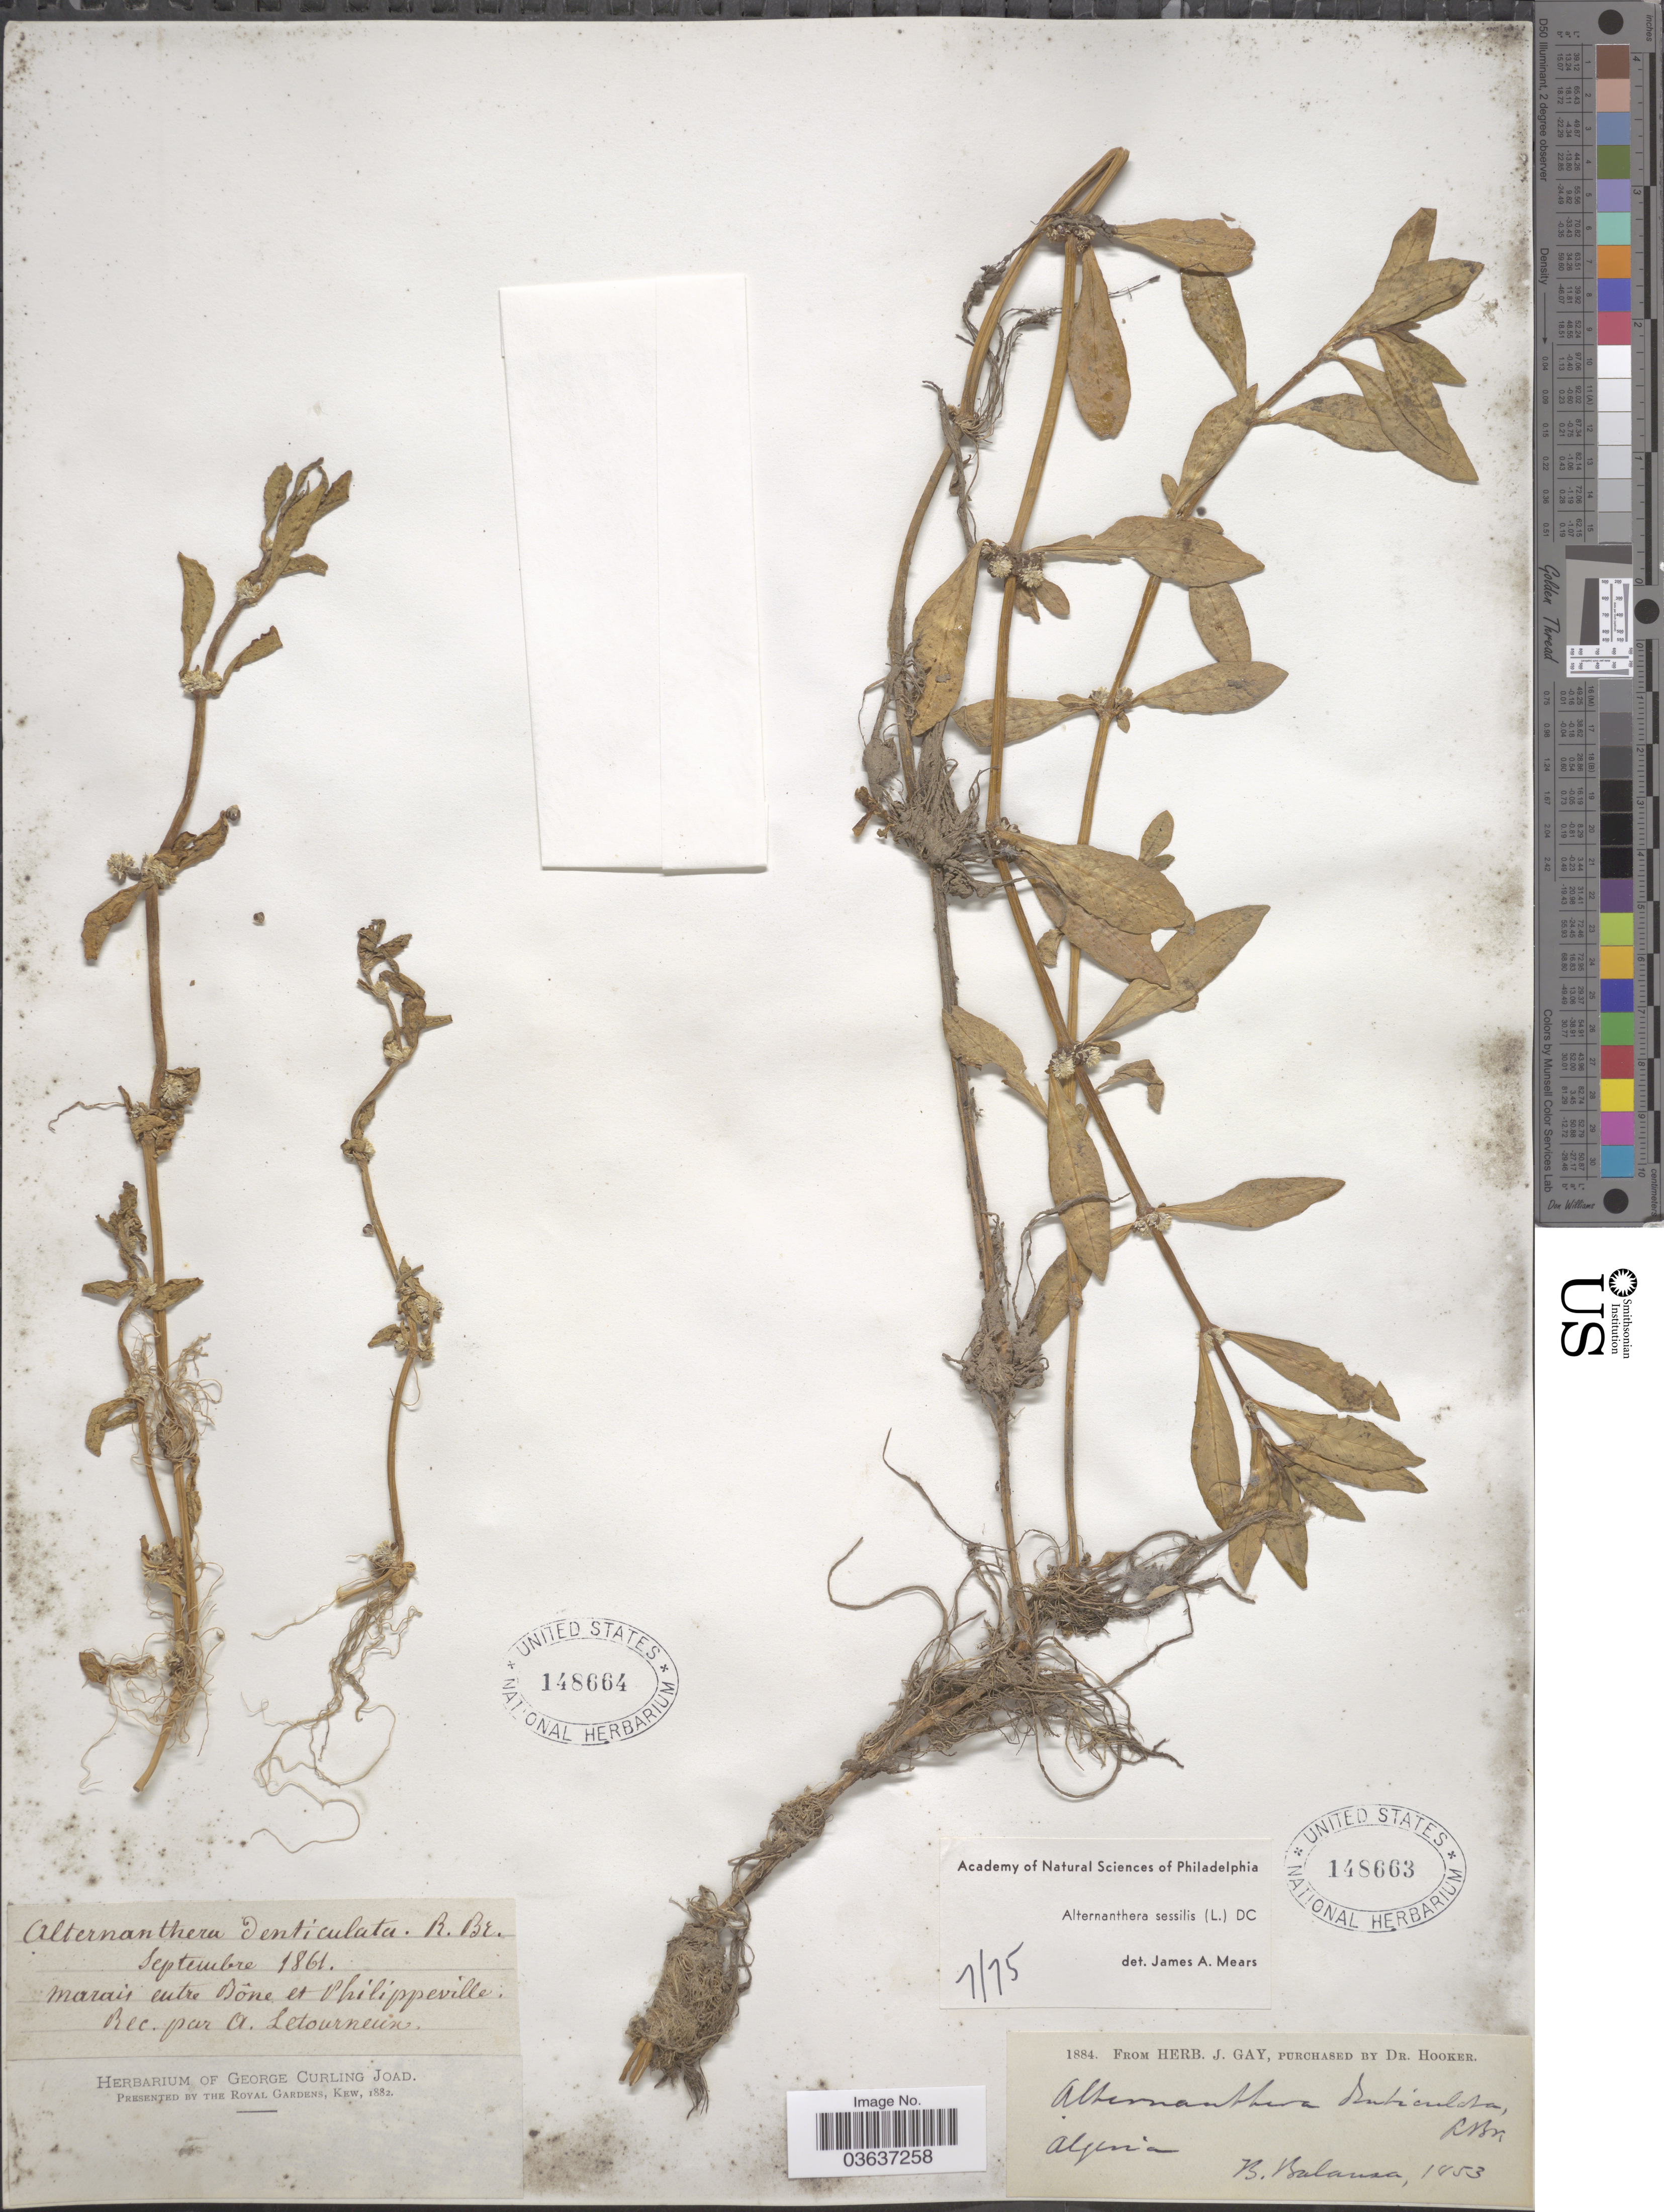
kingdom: Plantae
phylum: Tracheophyta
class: Magnoliopsida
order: Caryophyllales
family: Amaranthaceae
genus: Alternanthera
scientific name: Alternanthera sessilis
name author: (L.) DC.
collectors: A. Letourneux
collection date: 1861-09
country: Algeria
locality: Marais entre Bône et Philippeville.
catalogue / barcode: US 148664